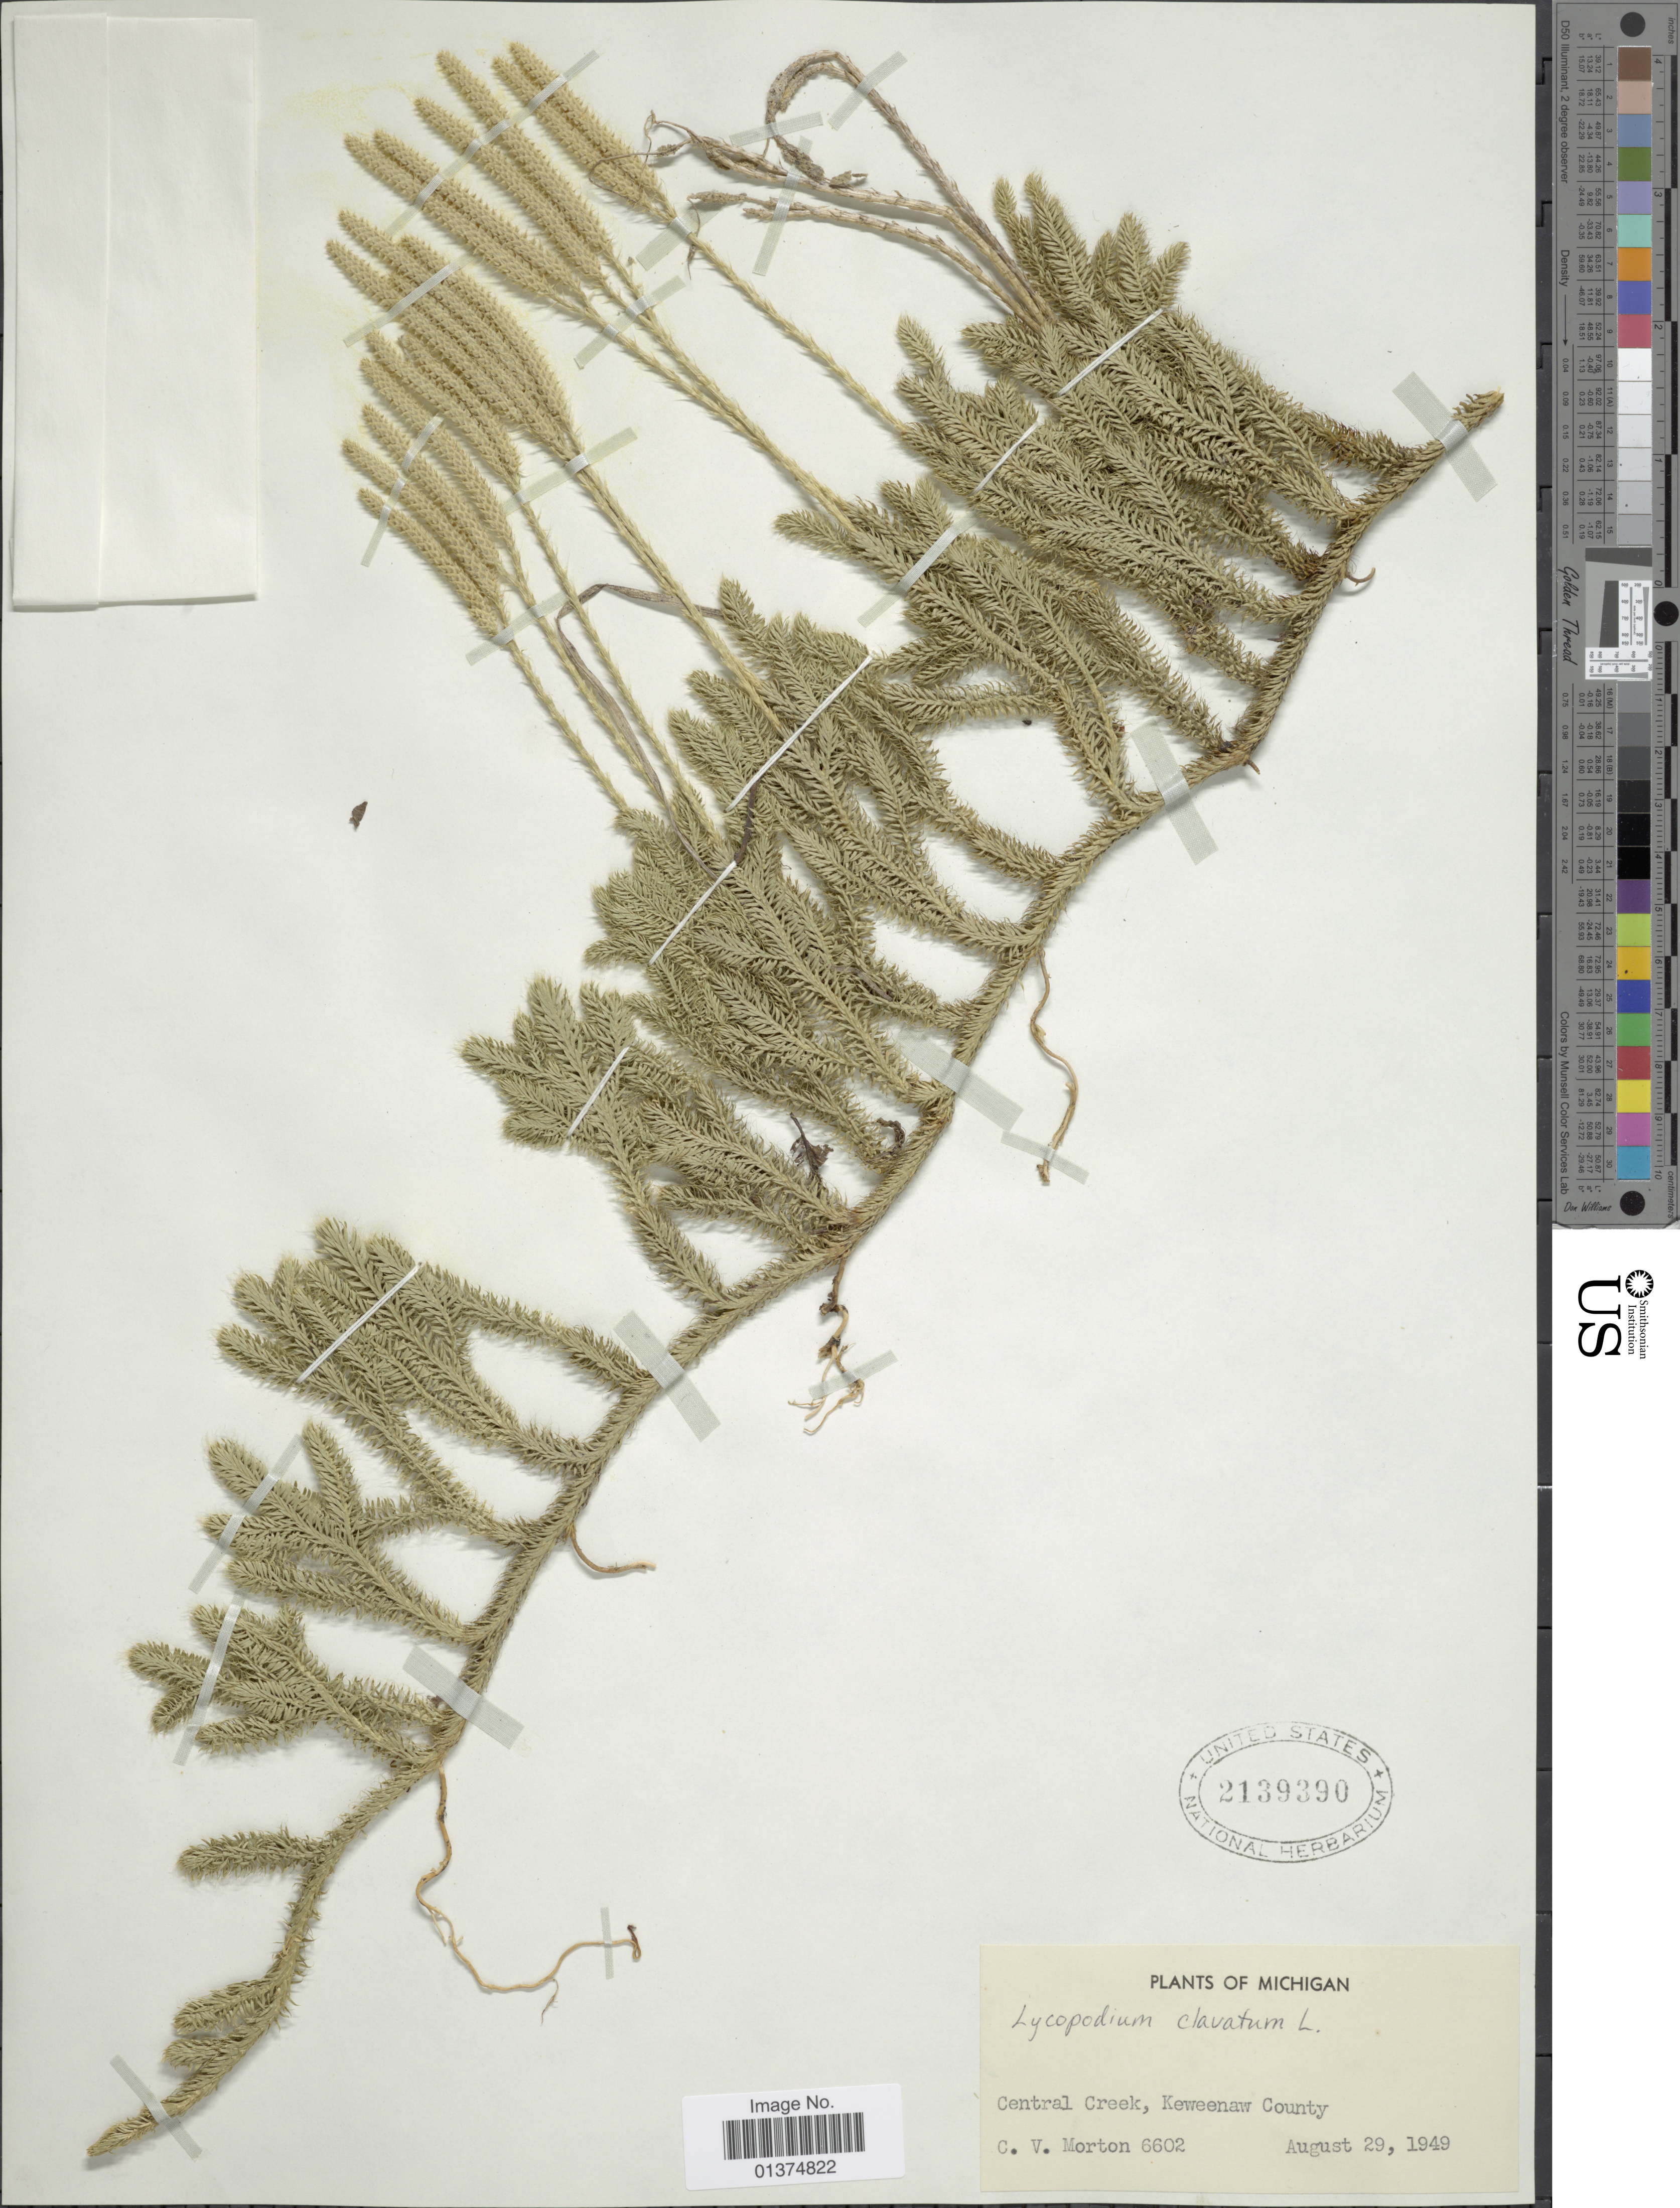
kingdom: Plantae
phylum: Tracheophyta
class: Lycopodiopsida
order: Lycopodiales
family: Lycopodiaceae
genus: Lycopodium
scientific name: Lycopodium clavatum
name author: L.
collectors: C. V. Morton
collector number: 6602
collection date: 1949-08-29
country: United States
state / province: Michigan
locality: Central Creek, Keweenaw County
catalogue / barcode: US 2139390